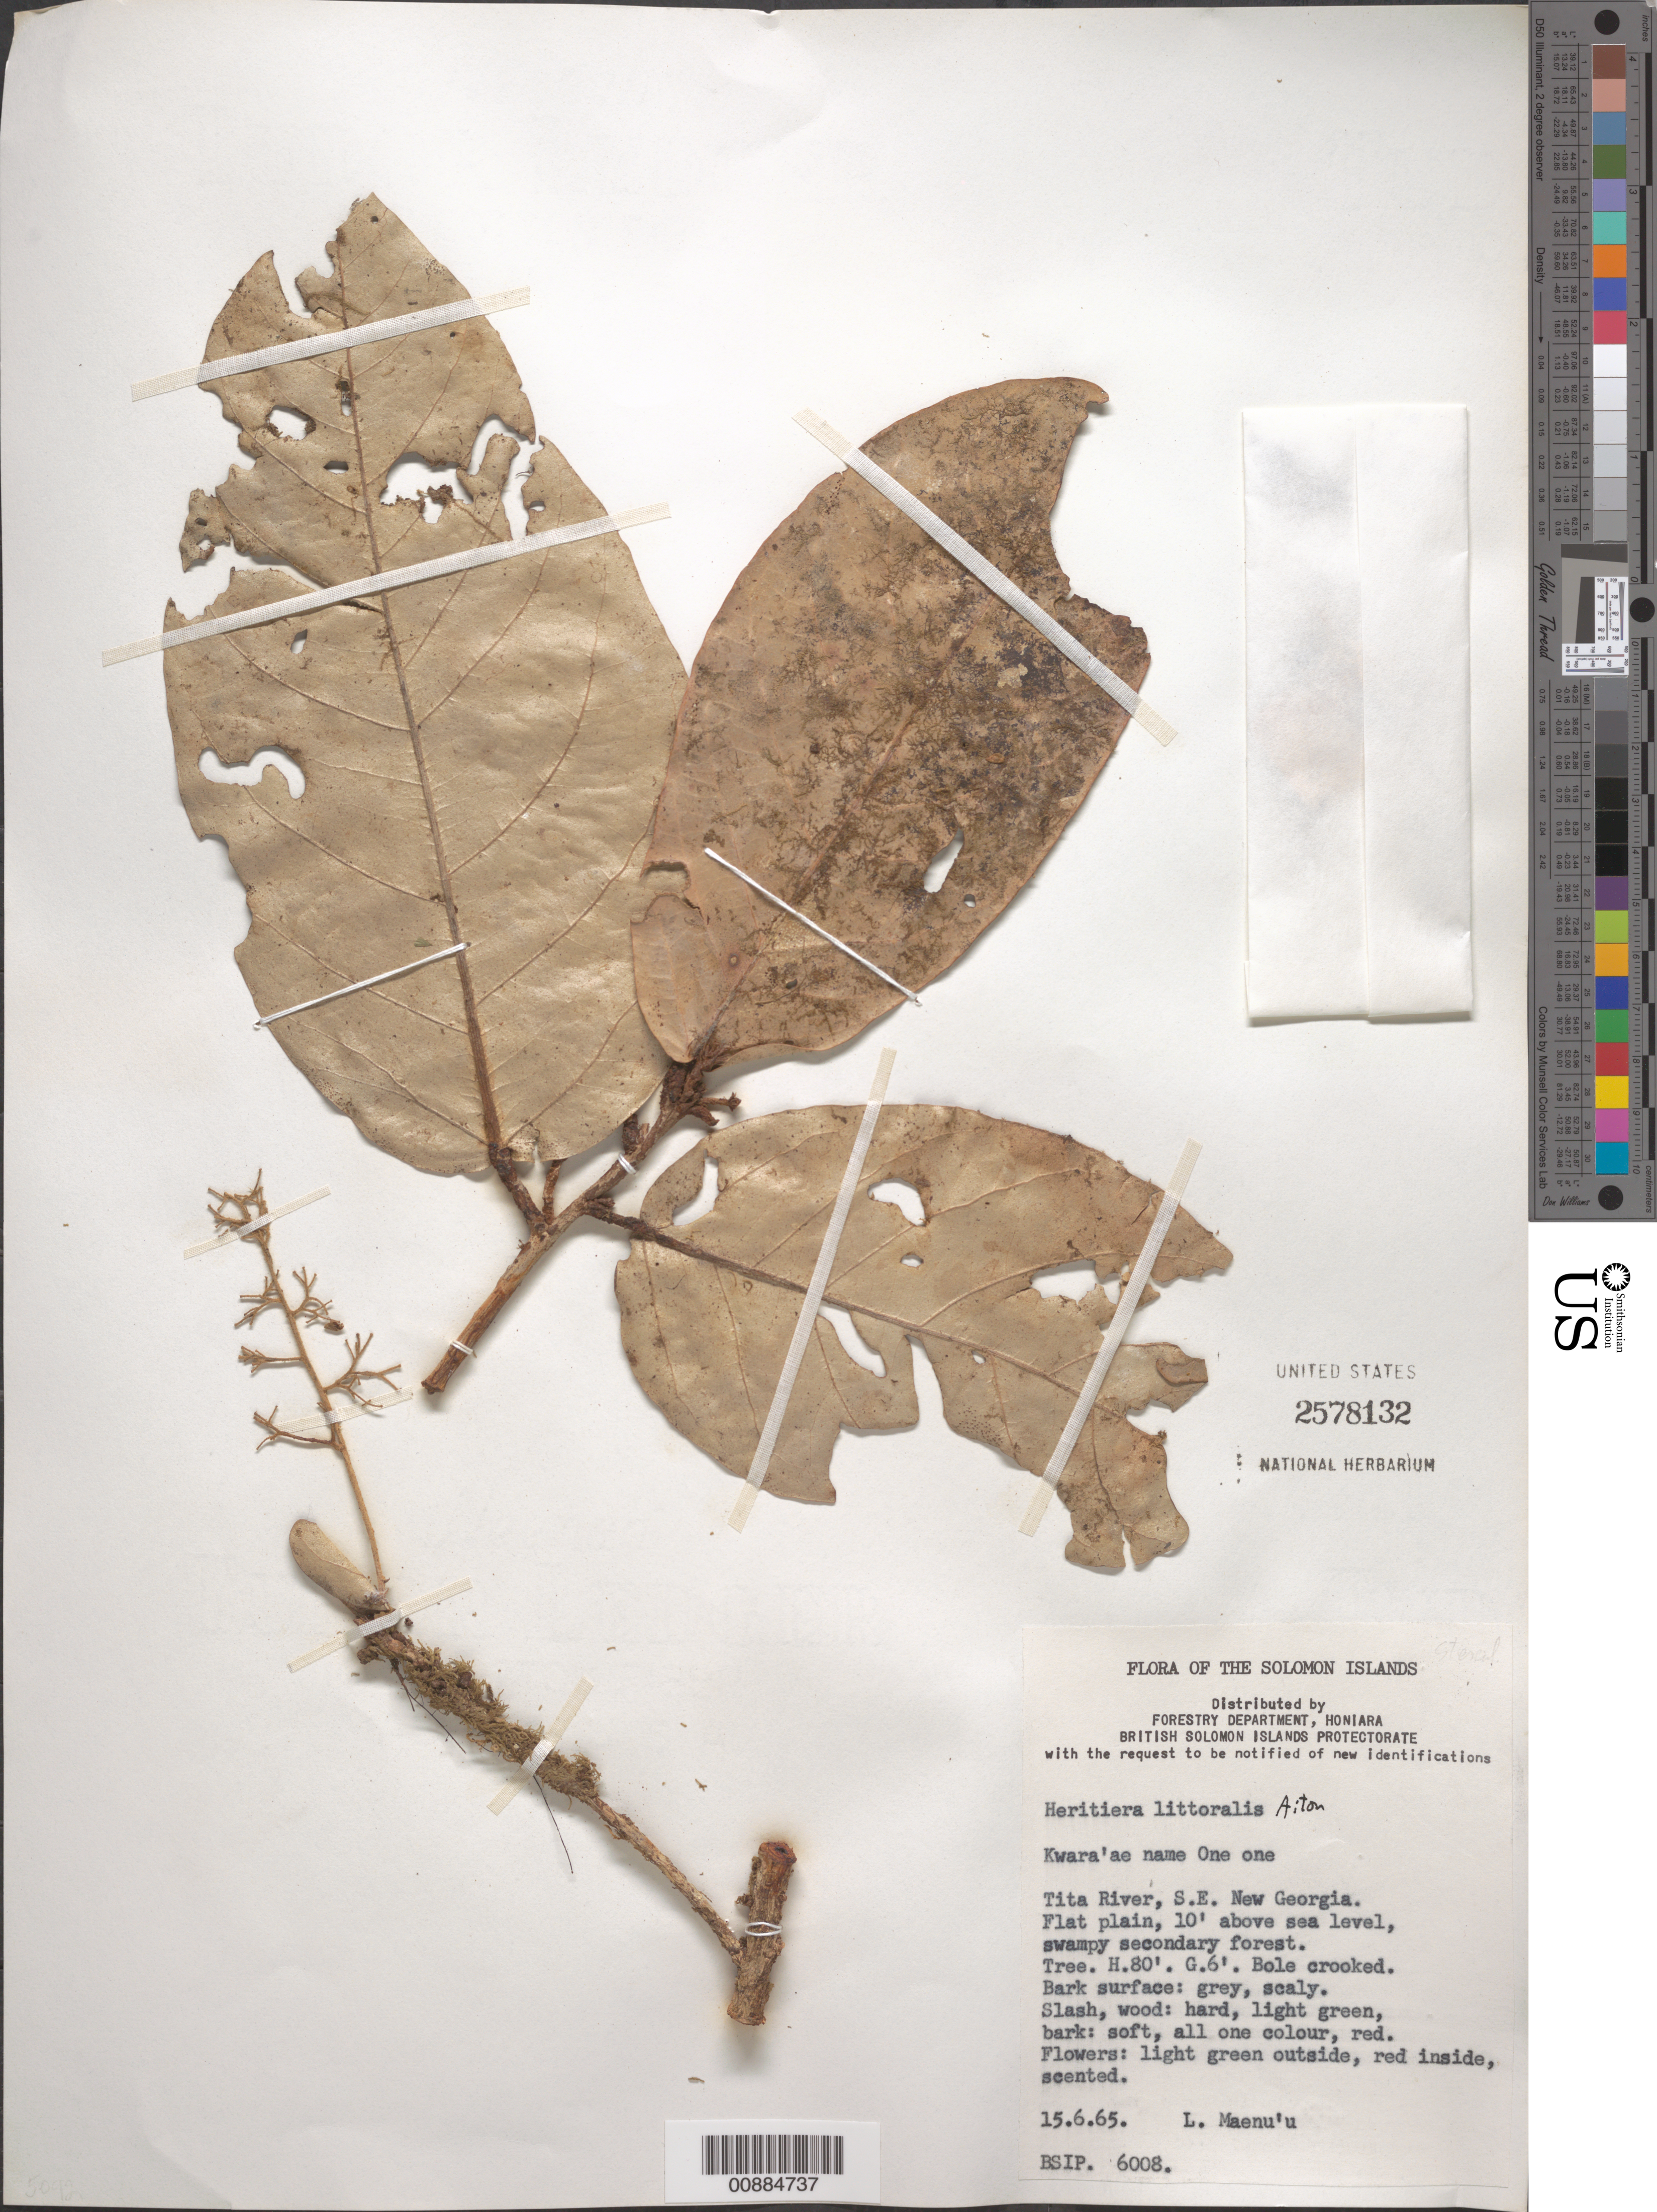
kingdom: Plantae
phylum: Tracheophyta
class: Magnoliopsida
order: Malvales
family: Malvaceae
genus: Heritiera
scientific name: Heritiera littoralis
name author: Aiton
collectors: L. Maenu'u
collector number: BSIP 6008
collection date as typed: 15 Jun 1965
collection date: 1965-06-15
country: Solomon Islands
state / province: Western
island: New Georgia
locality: SE New Georgia I., Tita River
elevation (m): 3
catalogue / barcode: US 2578132